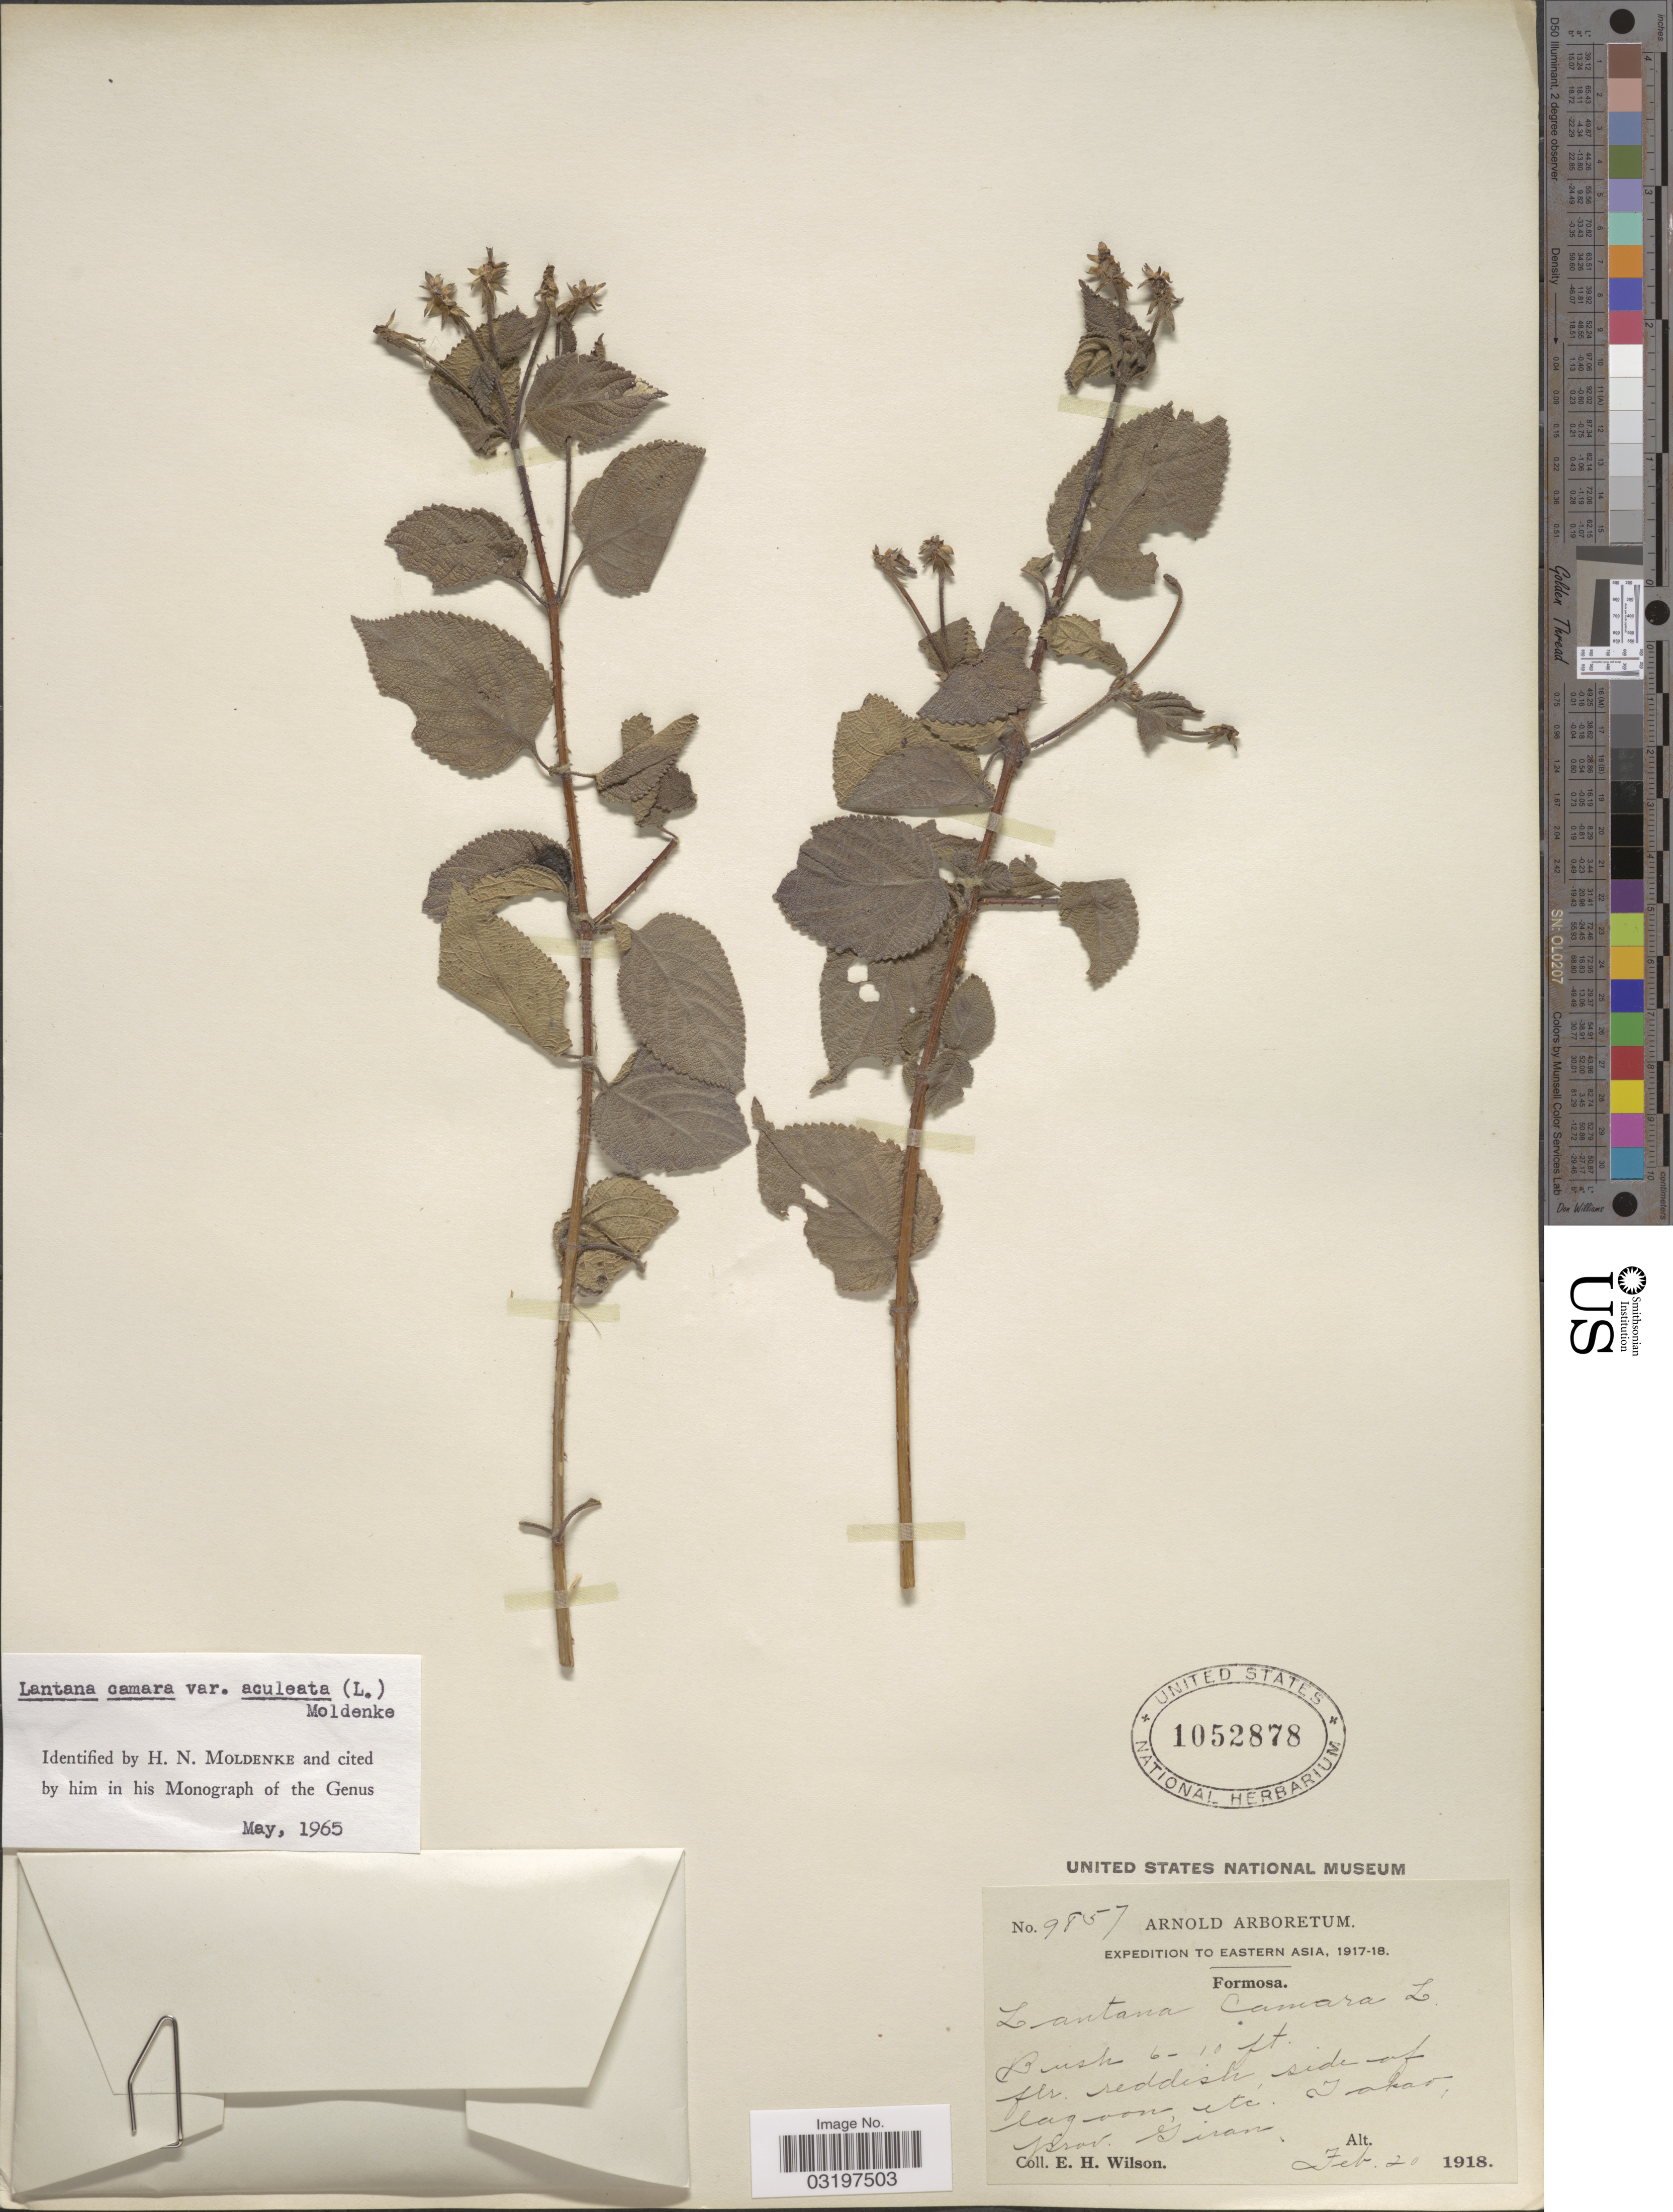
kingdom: Plantae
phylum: Tracheophyta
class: Magnoliopsida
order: Lamiales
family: Verbenaceae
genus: Lantana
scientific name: Lantana camara var. aculeata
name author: (L.) Moldenke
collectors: E. Wilson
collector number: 9857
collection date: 1918-02-20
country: Taiwan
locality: Eastern Asia. Formosa. Side of lagoon, etc. Takao, Prov. Giran.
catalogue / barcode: US 1052878